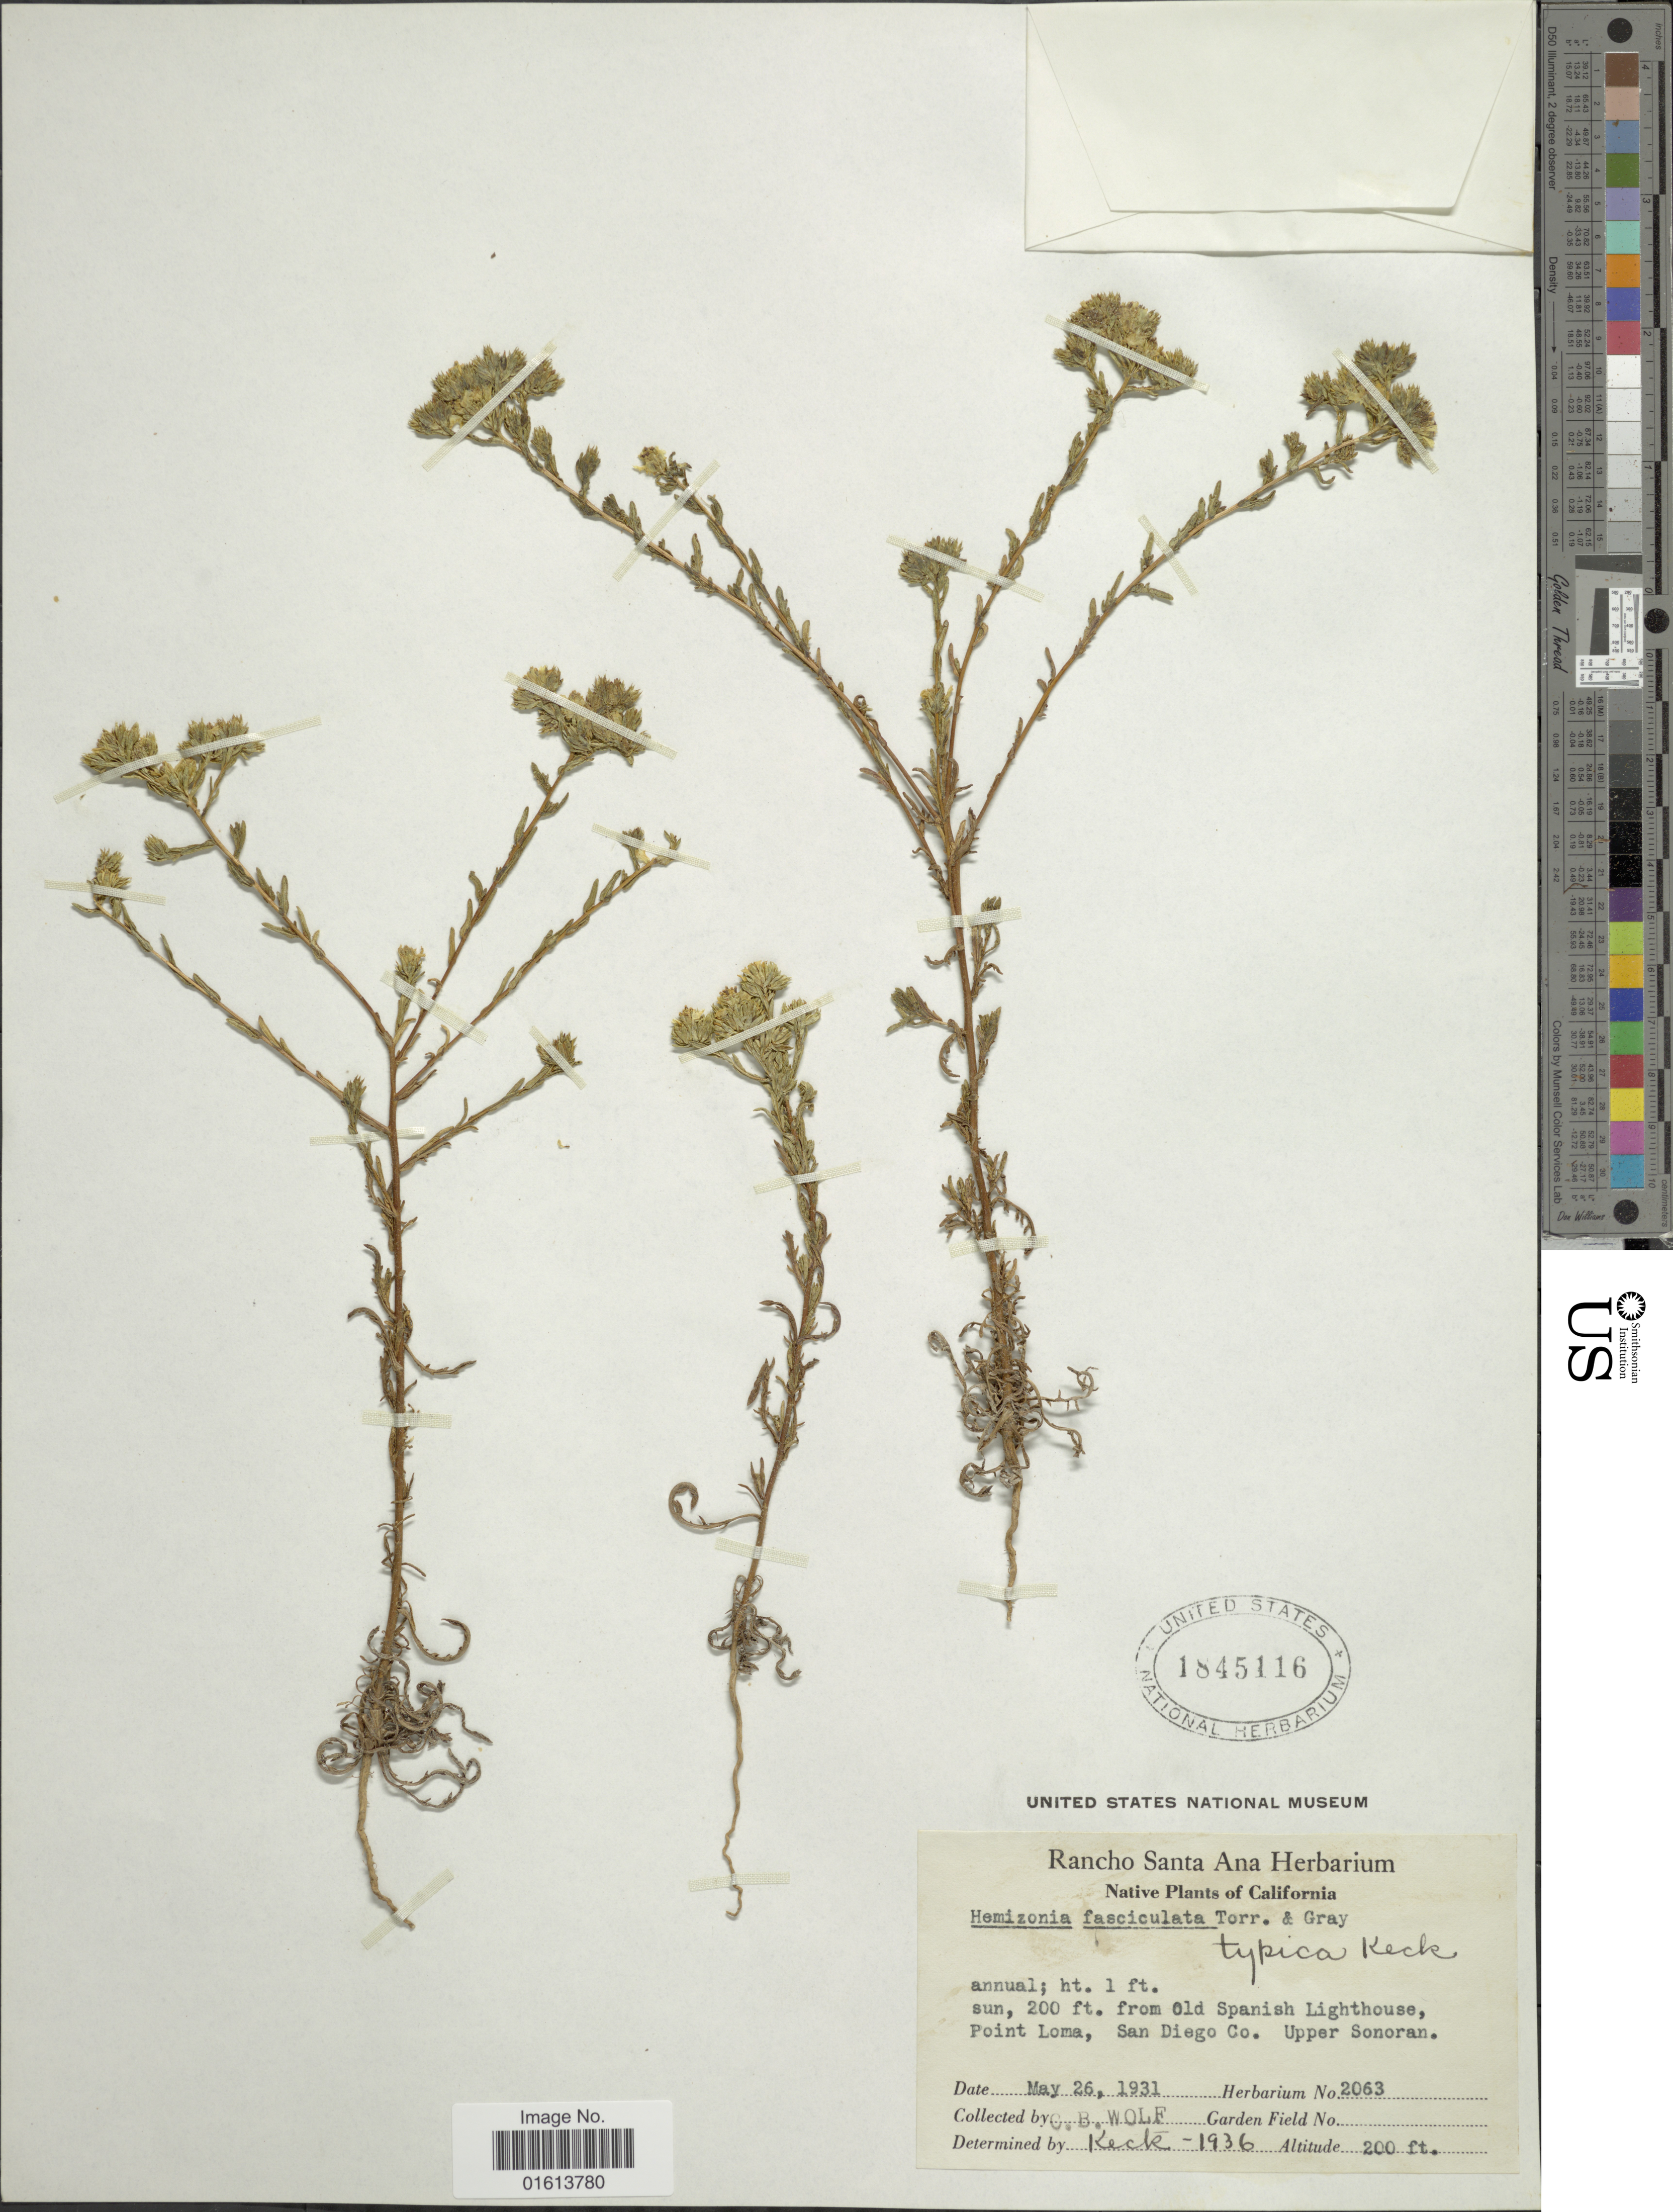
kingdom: Plantae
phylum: Tracheophyta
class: Magnoliopsida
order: Asterales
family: Asteraceae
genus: Deinandra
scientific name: Deinandra fasciculata subsp. fasciculata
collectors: C. B. Wolf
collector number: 2063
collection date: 1931-05-26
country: United States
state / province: California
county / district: San Diego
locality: California. 200 ft. from Old Spanish Lighthouse, Point Loma, San Diego Co.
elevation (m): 61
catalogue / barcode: US 1845116